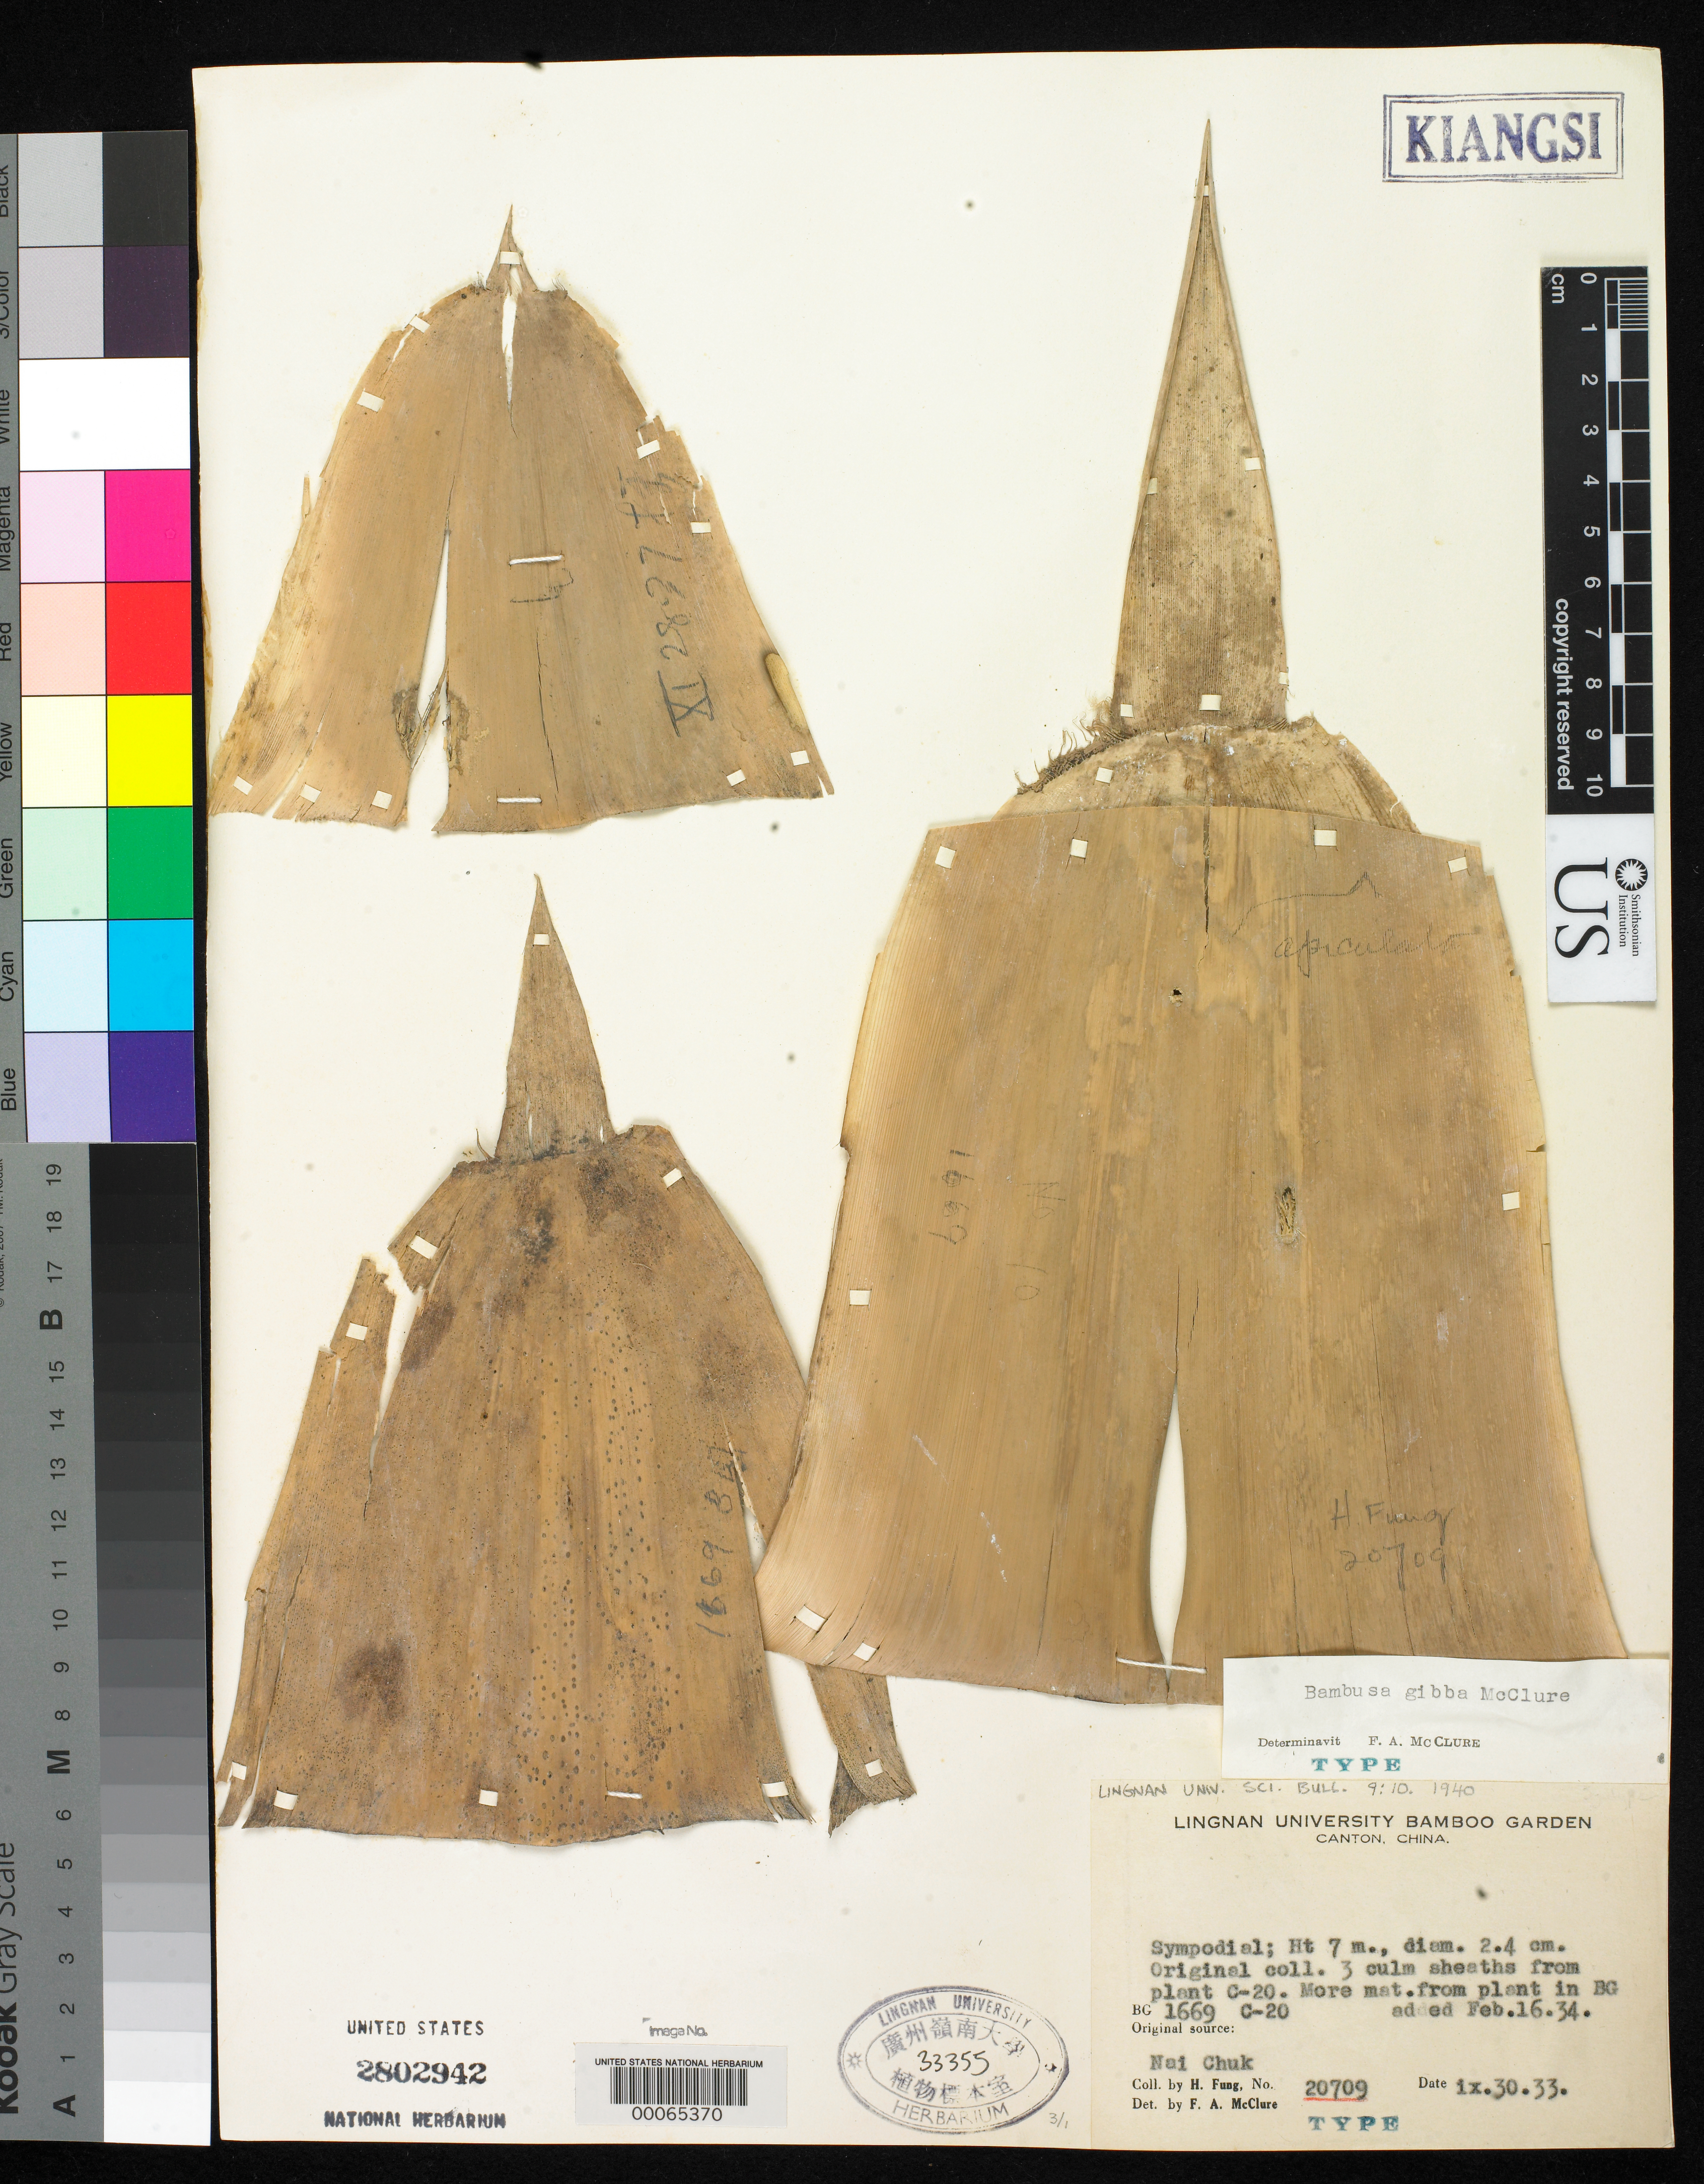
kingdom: Plantae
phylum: Tracheophyta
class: Liliopsida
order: Poales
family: Poaceae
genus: Bambusa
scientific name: Bambusa gibba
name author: McClure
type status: Holotype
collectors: H. L. Fung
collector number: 20709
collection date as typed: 30 Sep 1933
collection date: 1933-09-30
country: China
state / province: Guangxi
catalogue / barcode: US 2802942